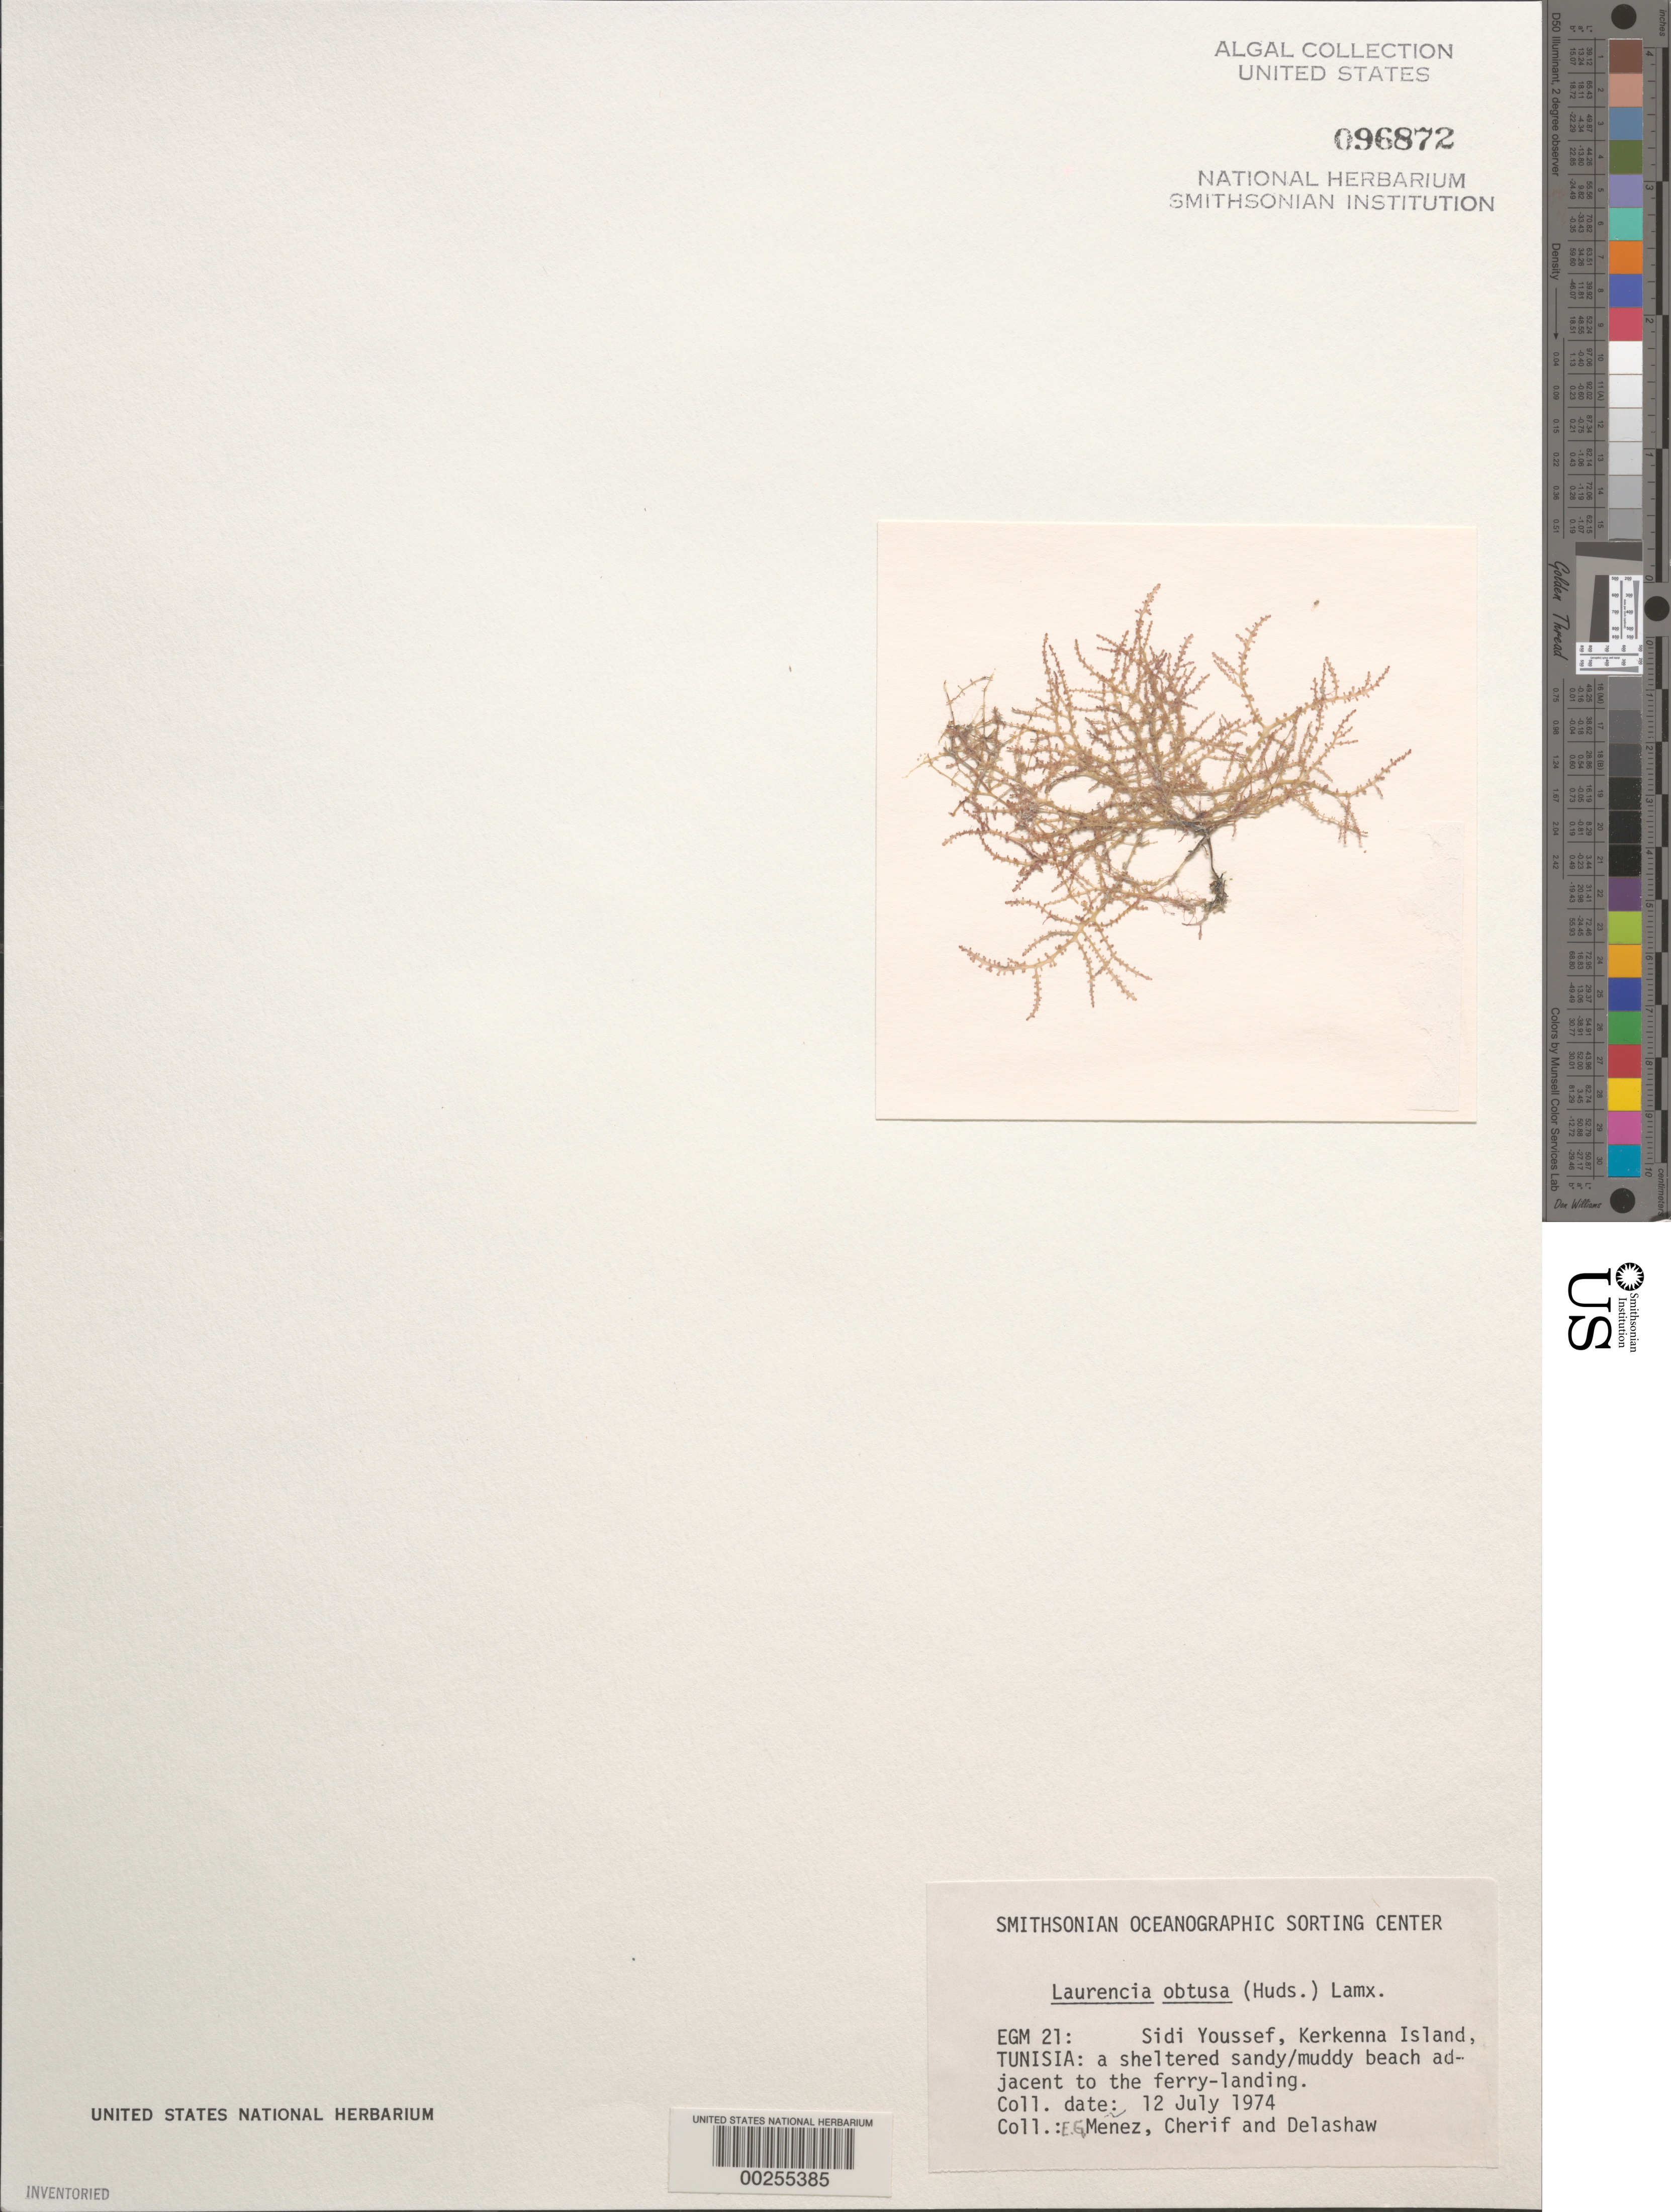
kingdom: Plantae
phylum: Rhodophyta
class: Florideophyceae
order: Ceramiales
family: Rhodomelaceae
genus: Laurencia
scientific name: Laurencia obtusa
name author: (Huds.) J.V.Lamouroux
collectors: Meñez, -. Cherif & -. Delashaw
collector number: EGM 21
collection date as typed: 12 Jul 1974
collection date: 1974-07-12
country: Tunisia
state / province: Sfax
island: Kerkenna Island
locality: Sidi Youssef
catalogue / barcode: US 96872